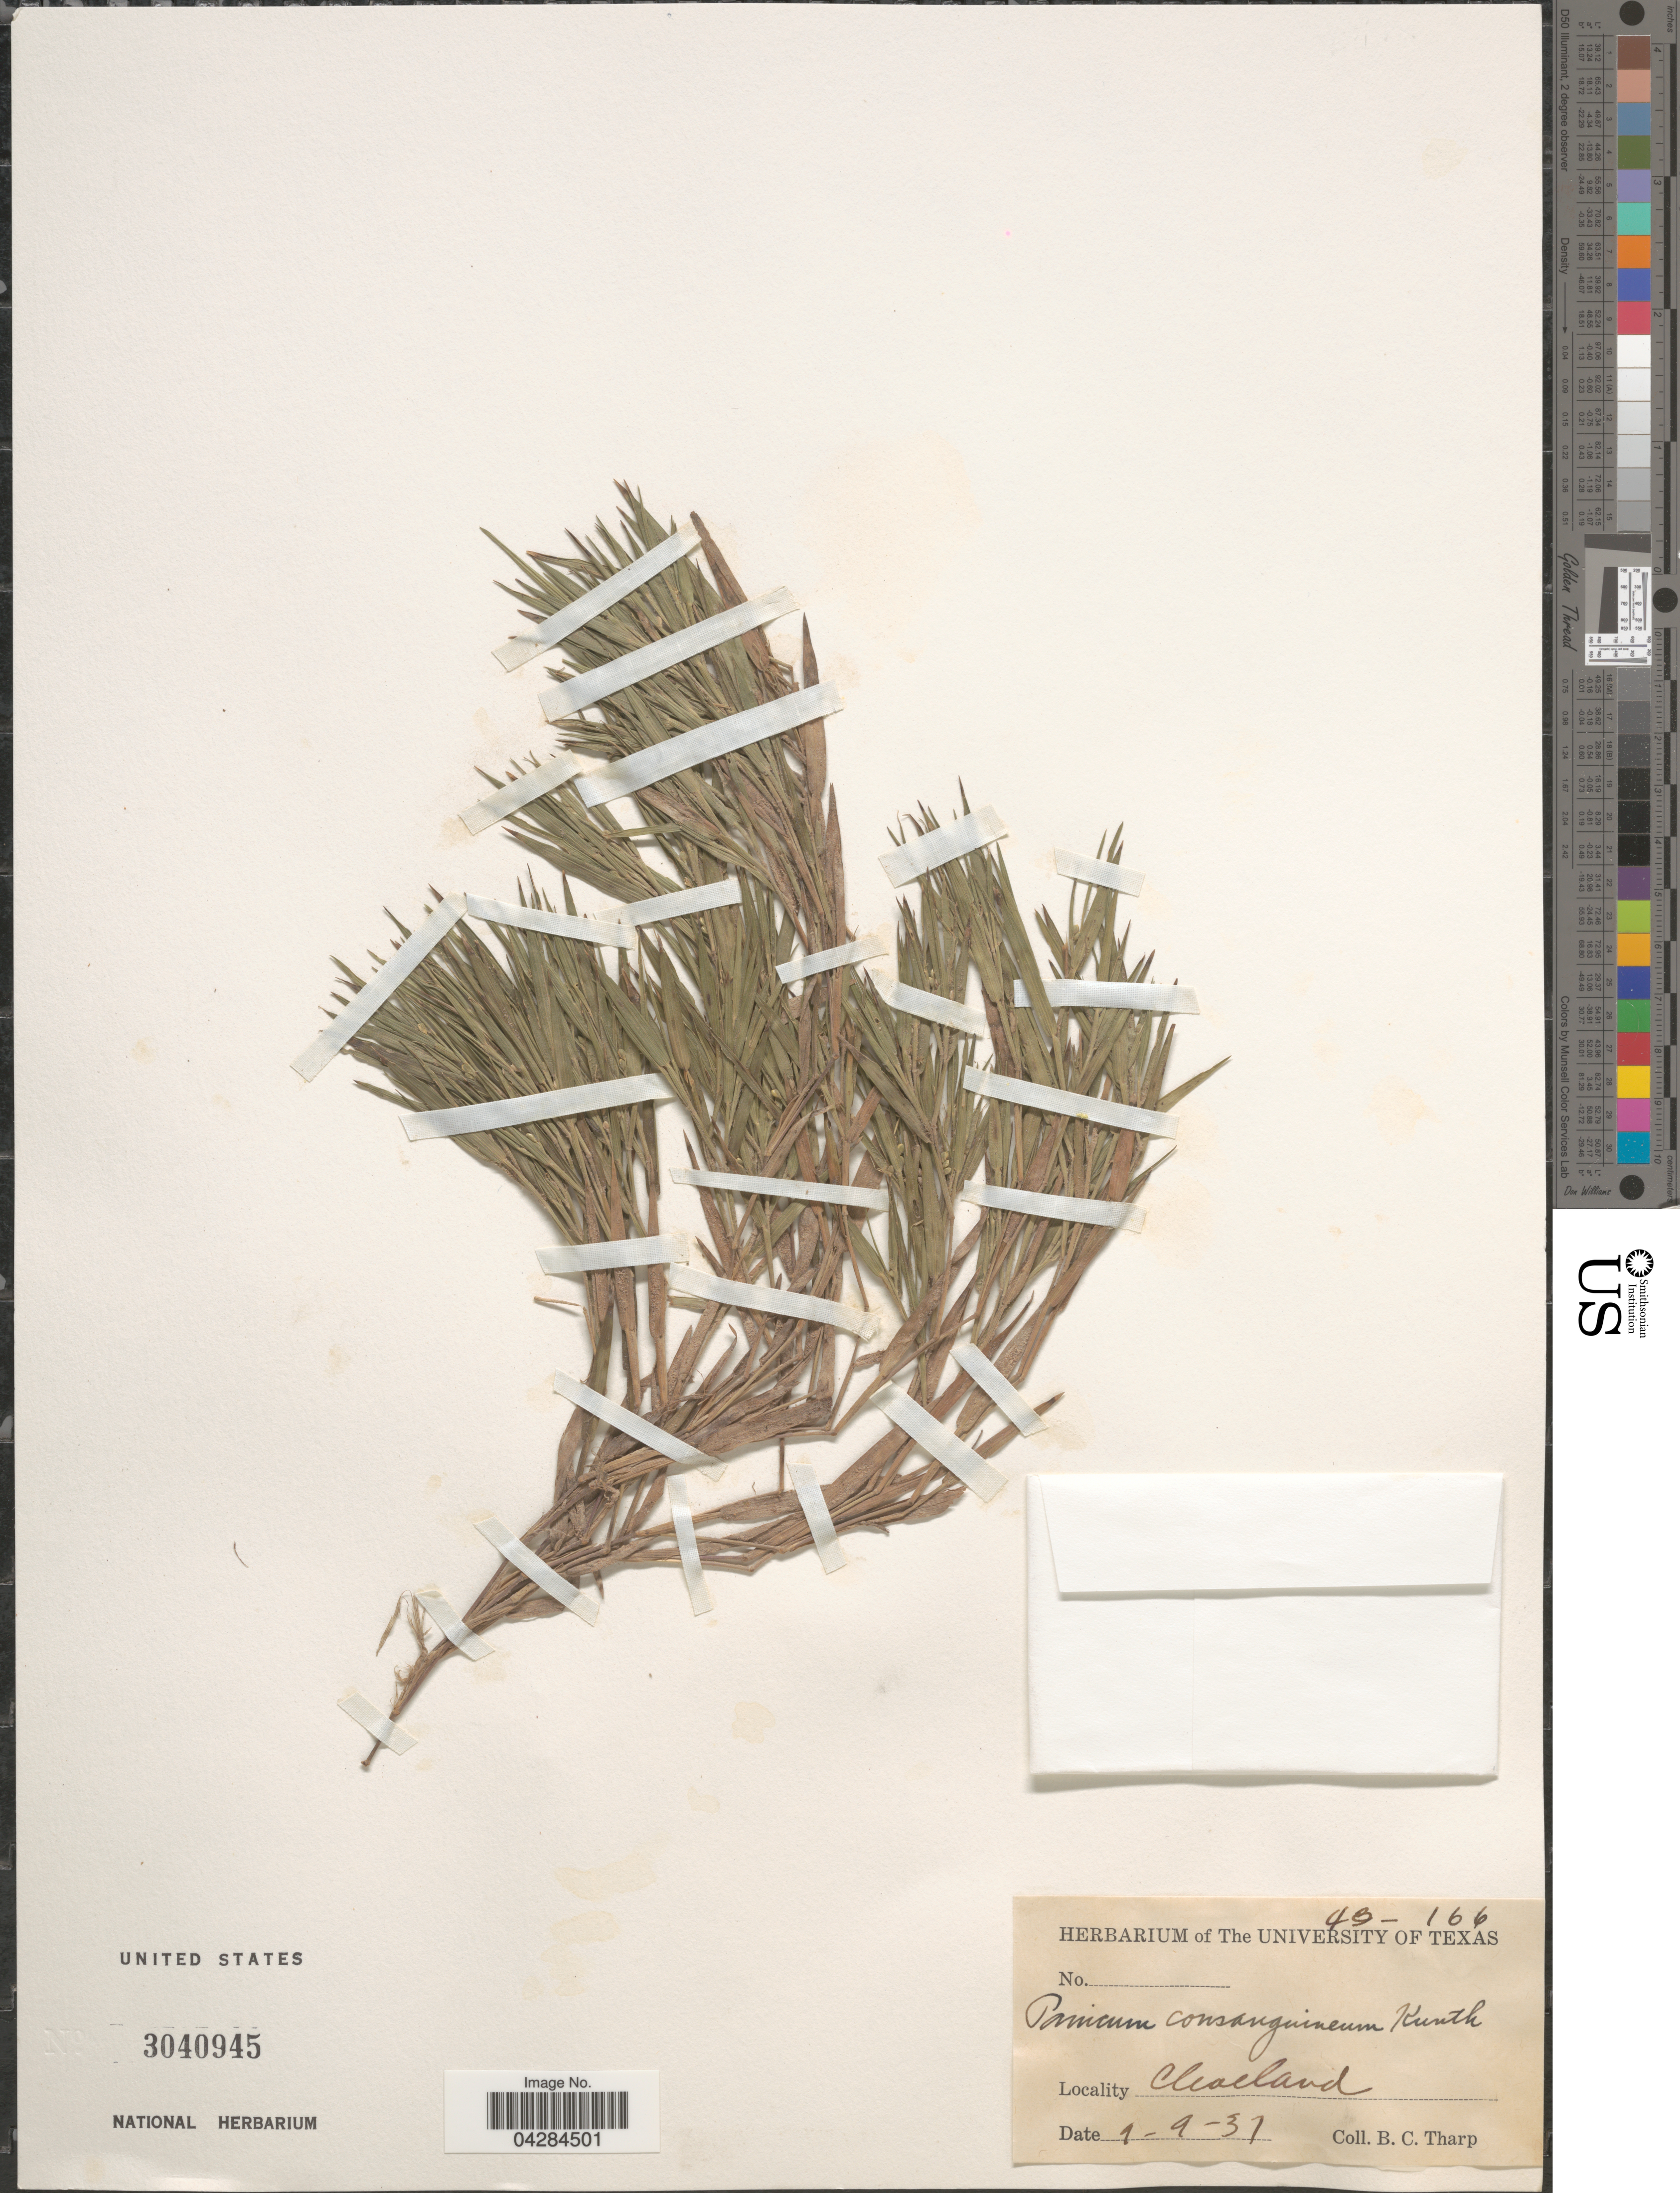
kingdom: Plantae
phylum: Tracheophyta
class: Liliopsida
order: Poales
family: Poaceae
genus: Dichanthelium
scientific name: Dichanthelium ovale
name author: (Elliott) Gould & C.A. Clark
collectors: B. C. Tharp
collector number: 43-166*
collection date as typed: Transcribed d/m/y: 9/1/37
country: United States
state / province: Texas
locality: Cleveland.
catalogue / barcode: US 3040945